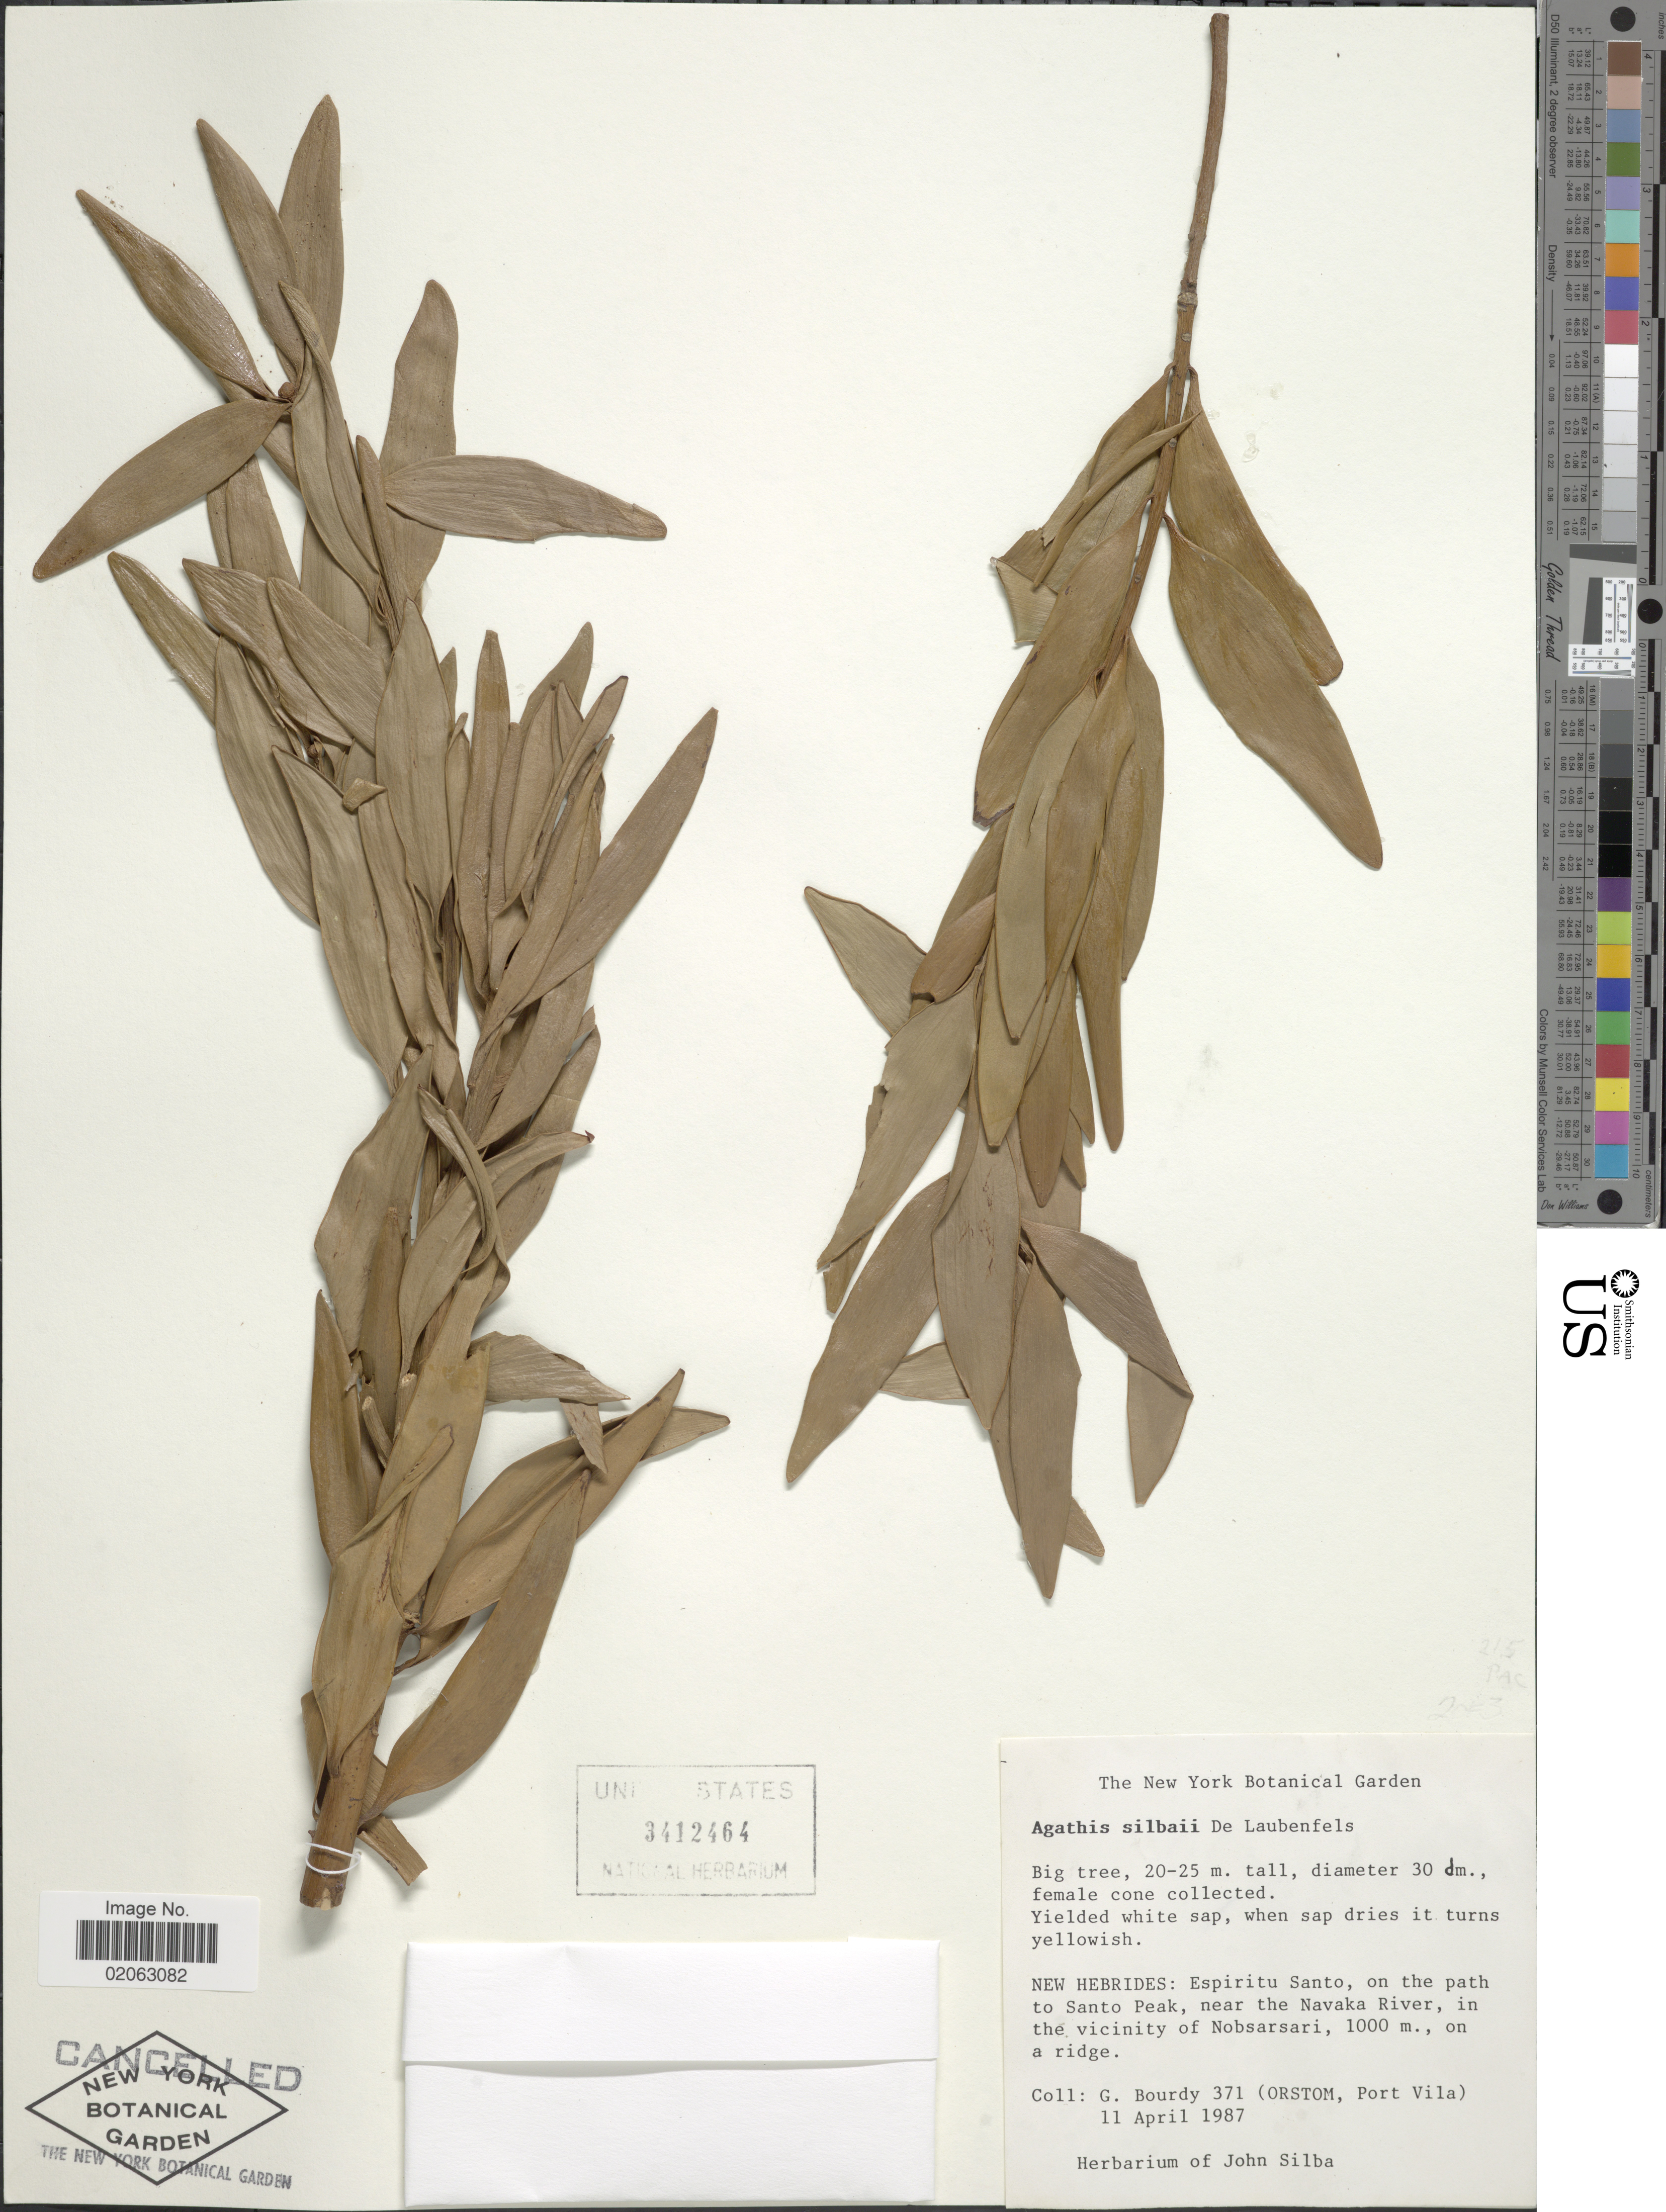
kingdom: Plantae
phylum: Tracheophyta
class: Pinopsida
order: Pinales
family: Araucariaceae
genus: Agathis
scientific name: Agathis silbae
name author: de Laub.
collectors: G. Bourdy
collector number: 371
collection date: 1987-04-11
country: Vanuatu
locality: New Hebrides: Espiritu Santo, on the path to Santo Peak, near the Navaka River, in the vicinity of Nobsarsari, on a ridge.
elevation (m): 1000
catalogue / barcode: US 3412464